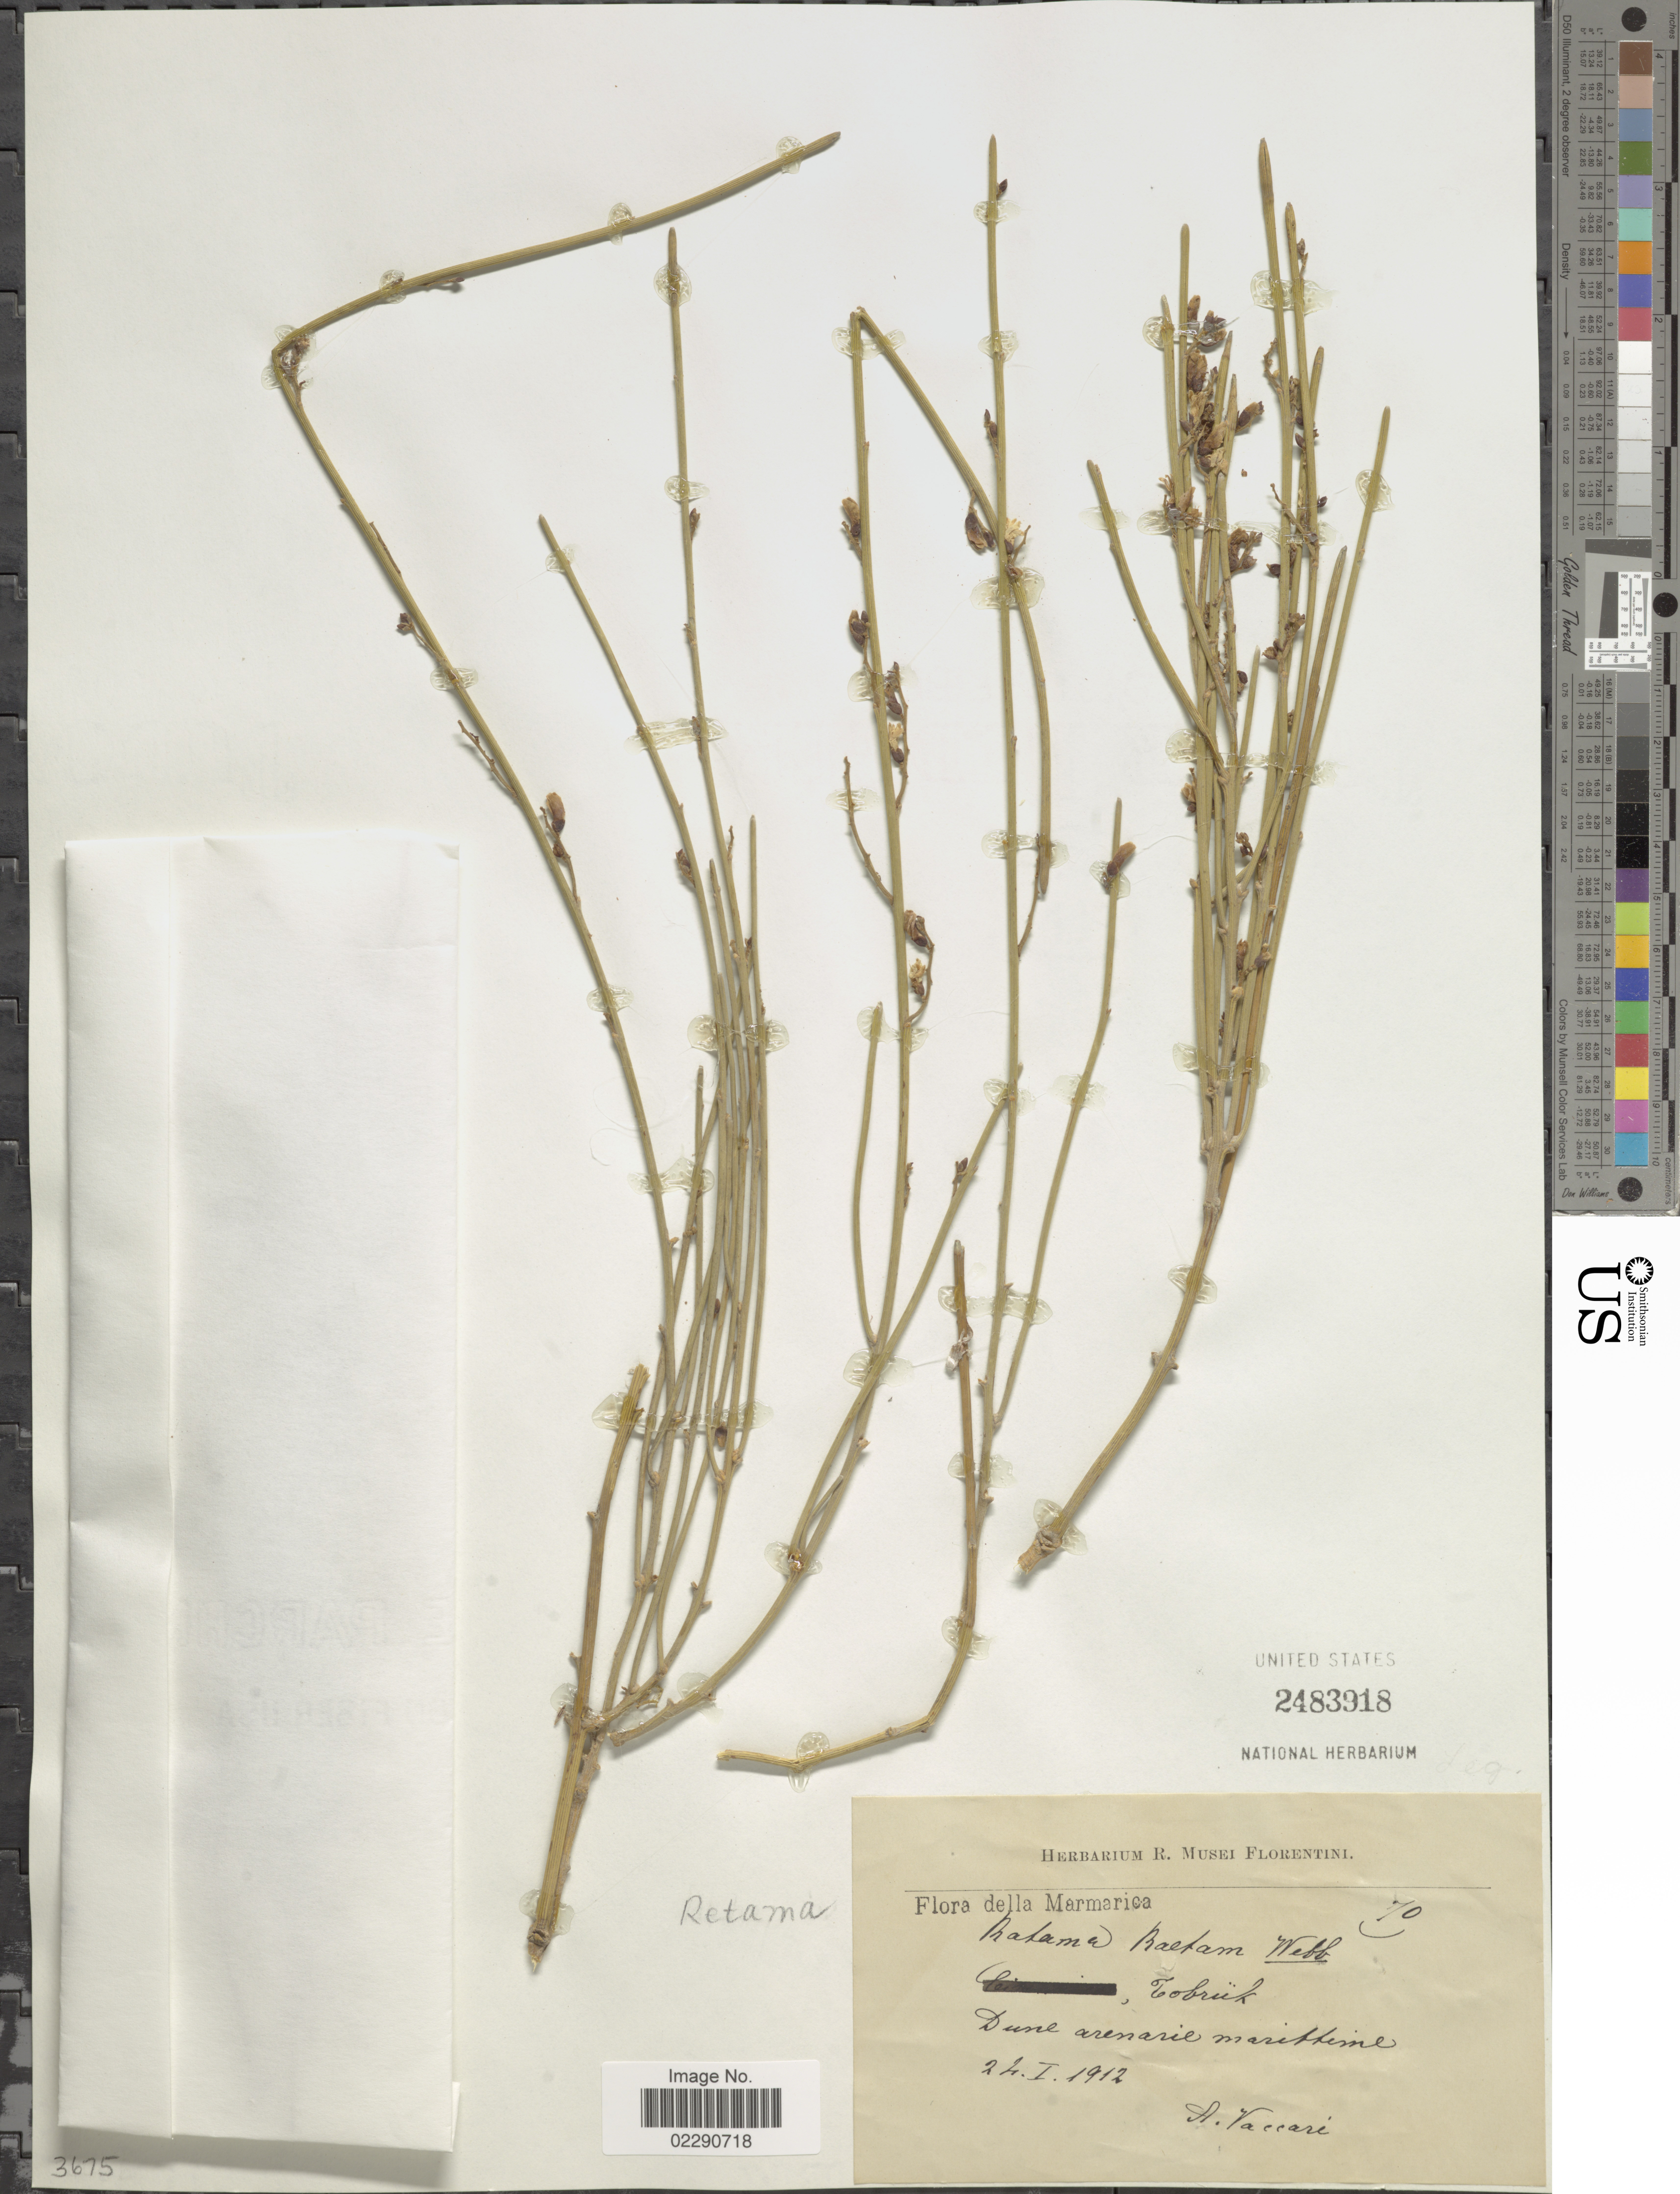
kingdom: Plantae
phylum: Tracheophyta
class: Magnoliopsida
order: Fabales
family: Fabaceae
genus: Retama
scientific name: Retama raetam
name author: (Forssk.) Webb & Berthel.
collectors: A. Vaccari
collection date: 1912-01-24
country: Libya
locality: Marmarica, Tobruk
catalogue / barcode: US 2483918